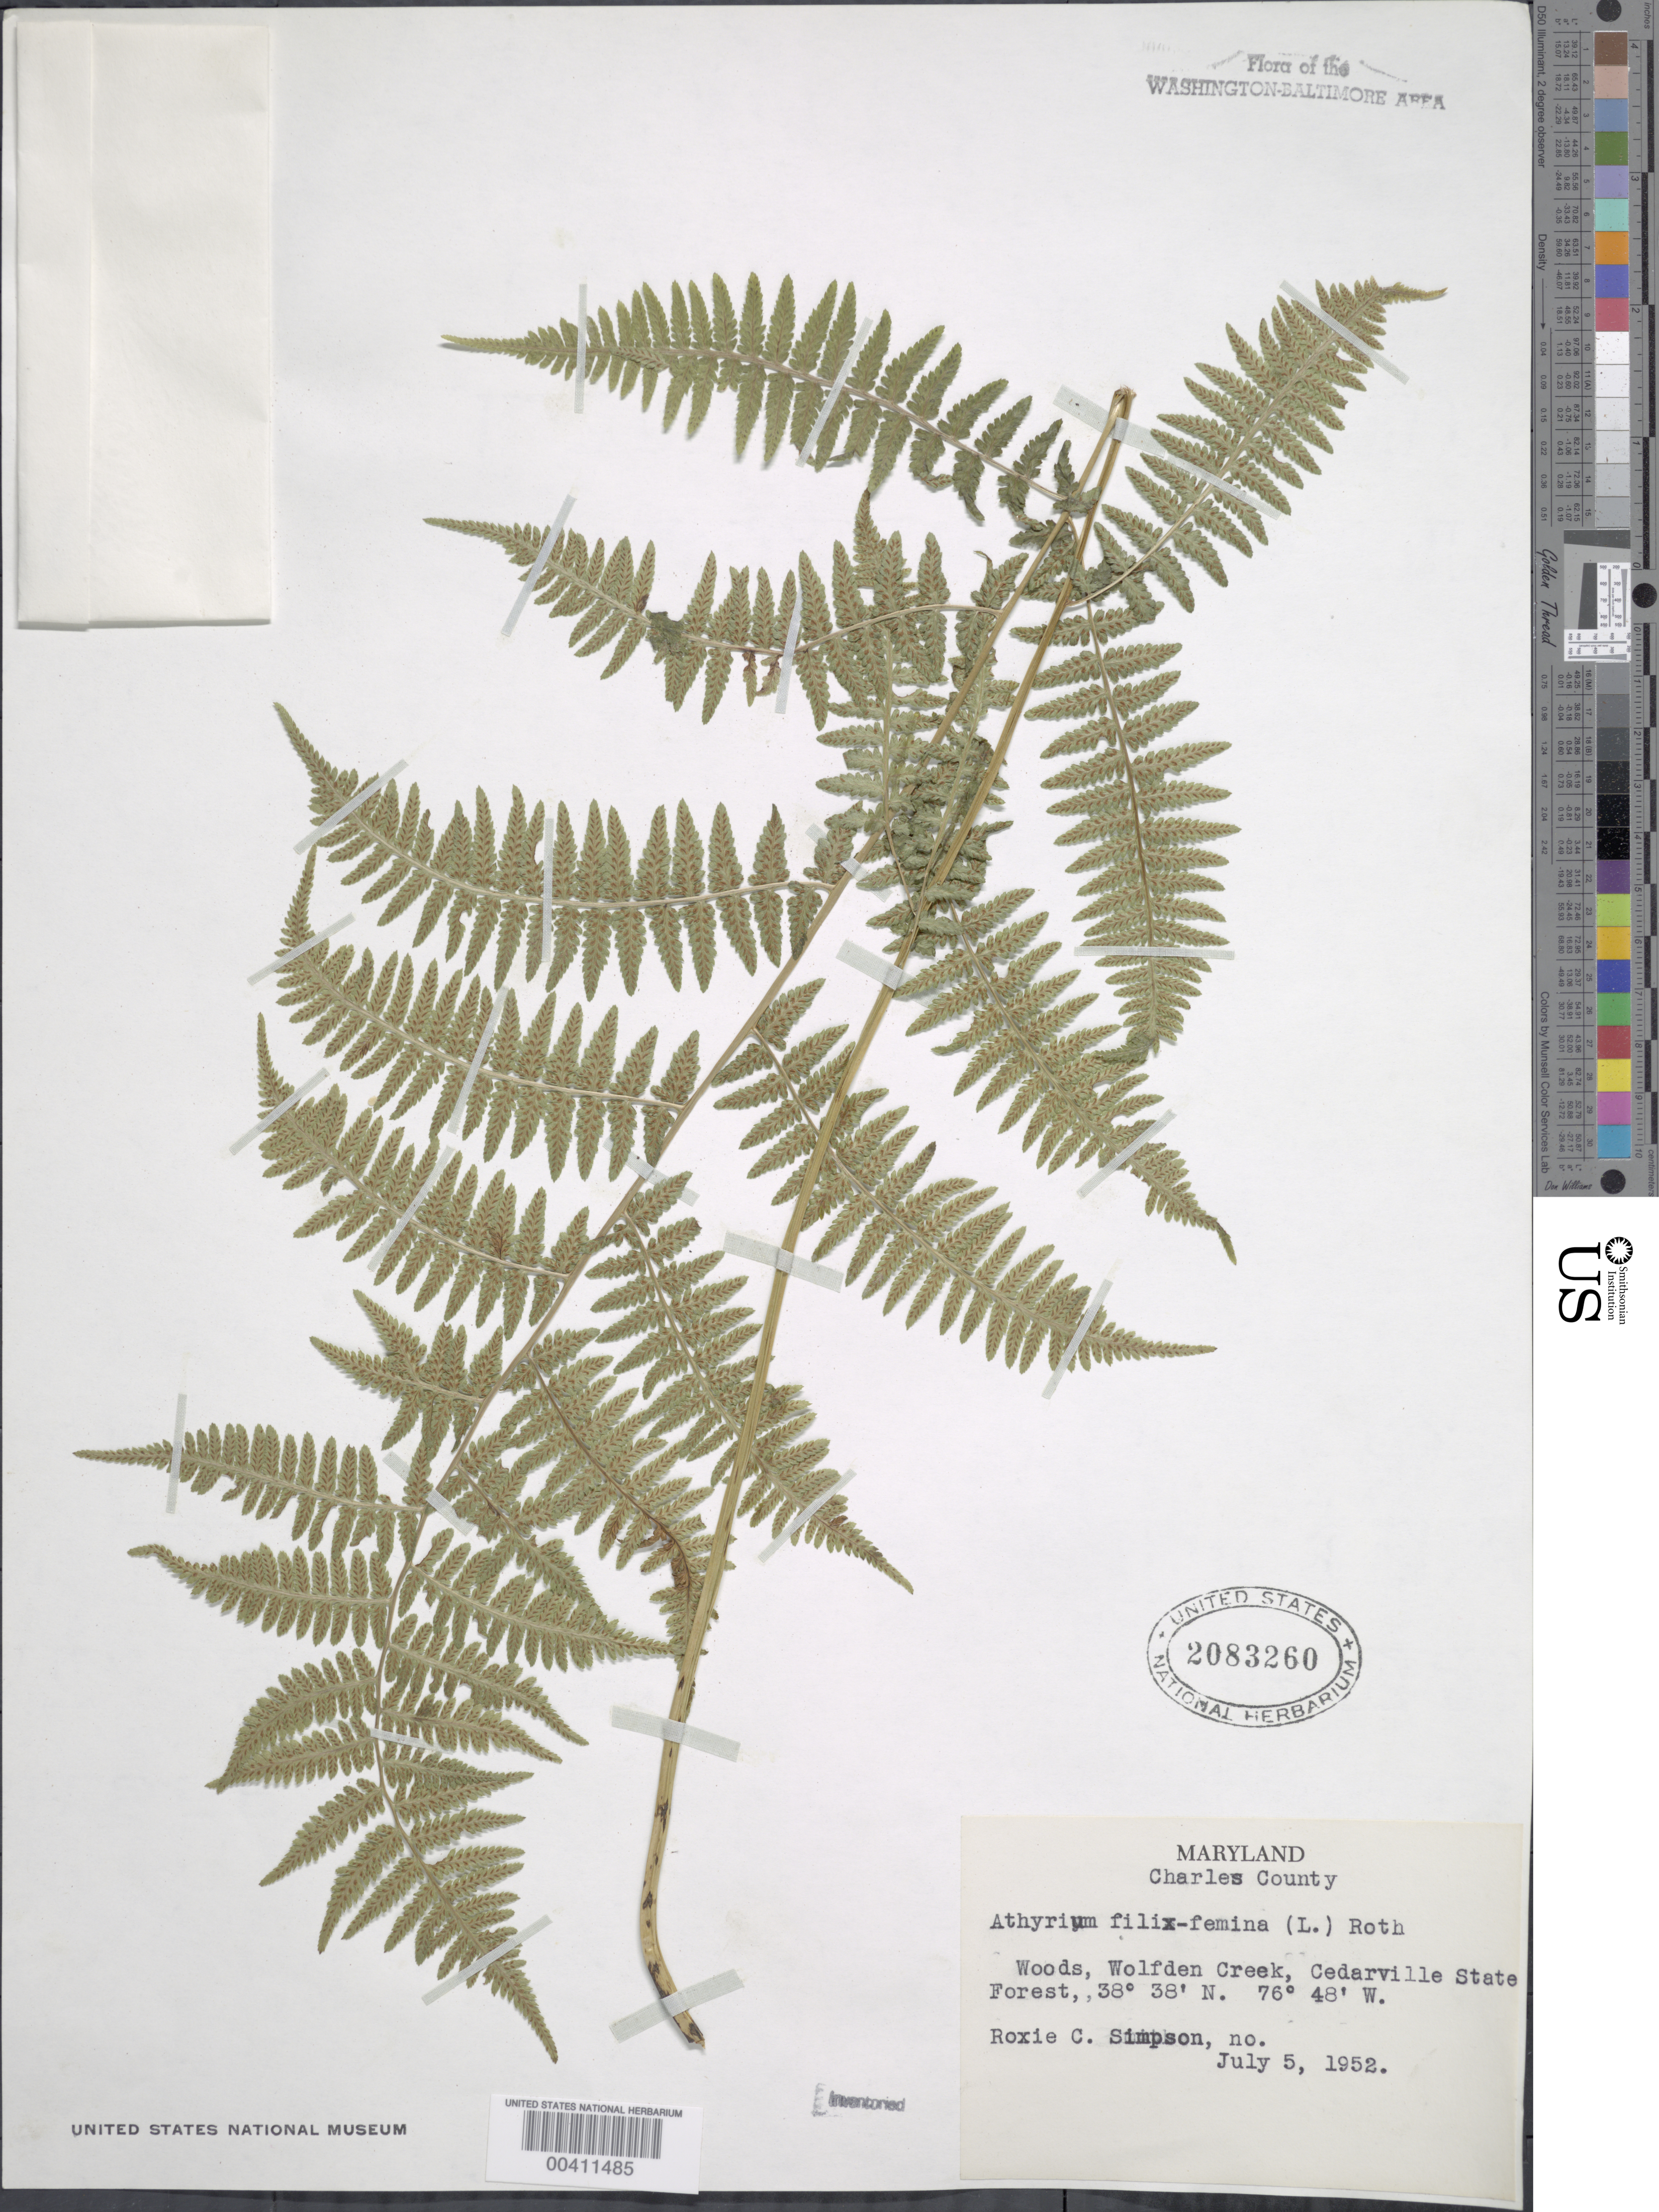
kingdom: Plantae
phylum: Tracheophyta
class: Polypodiopsida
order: Polypodiales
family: Athyriaceae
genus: Athyrium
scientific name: Athyrium filix-femina var. asplenioides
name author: (Michx.) Farw.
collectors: R. Simpson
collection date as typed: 05 Jul 1952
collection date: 1952-07-05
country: United States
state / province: Maryland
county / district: Charles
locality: Wolfden Creek, Cedarville State Forest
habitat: Woods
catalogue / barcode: US 2083260